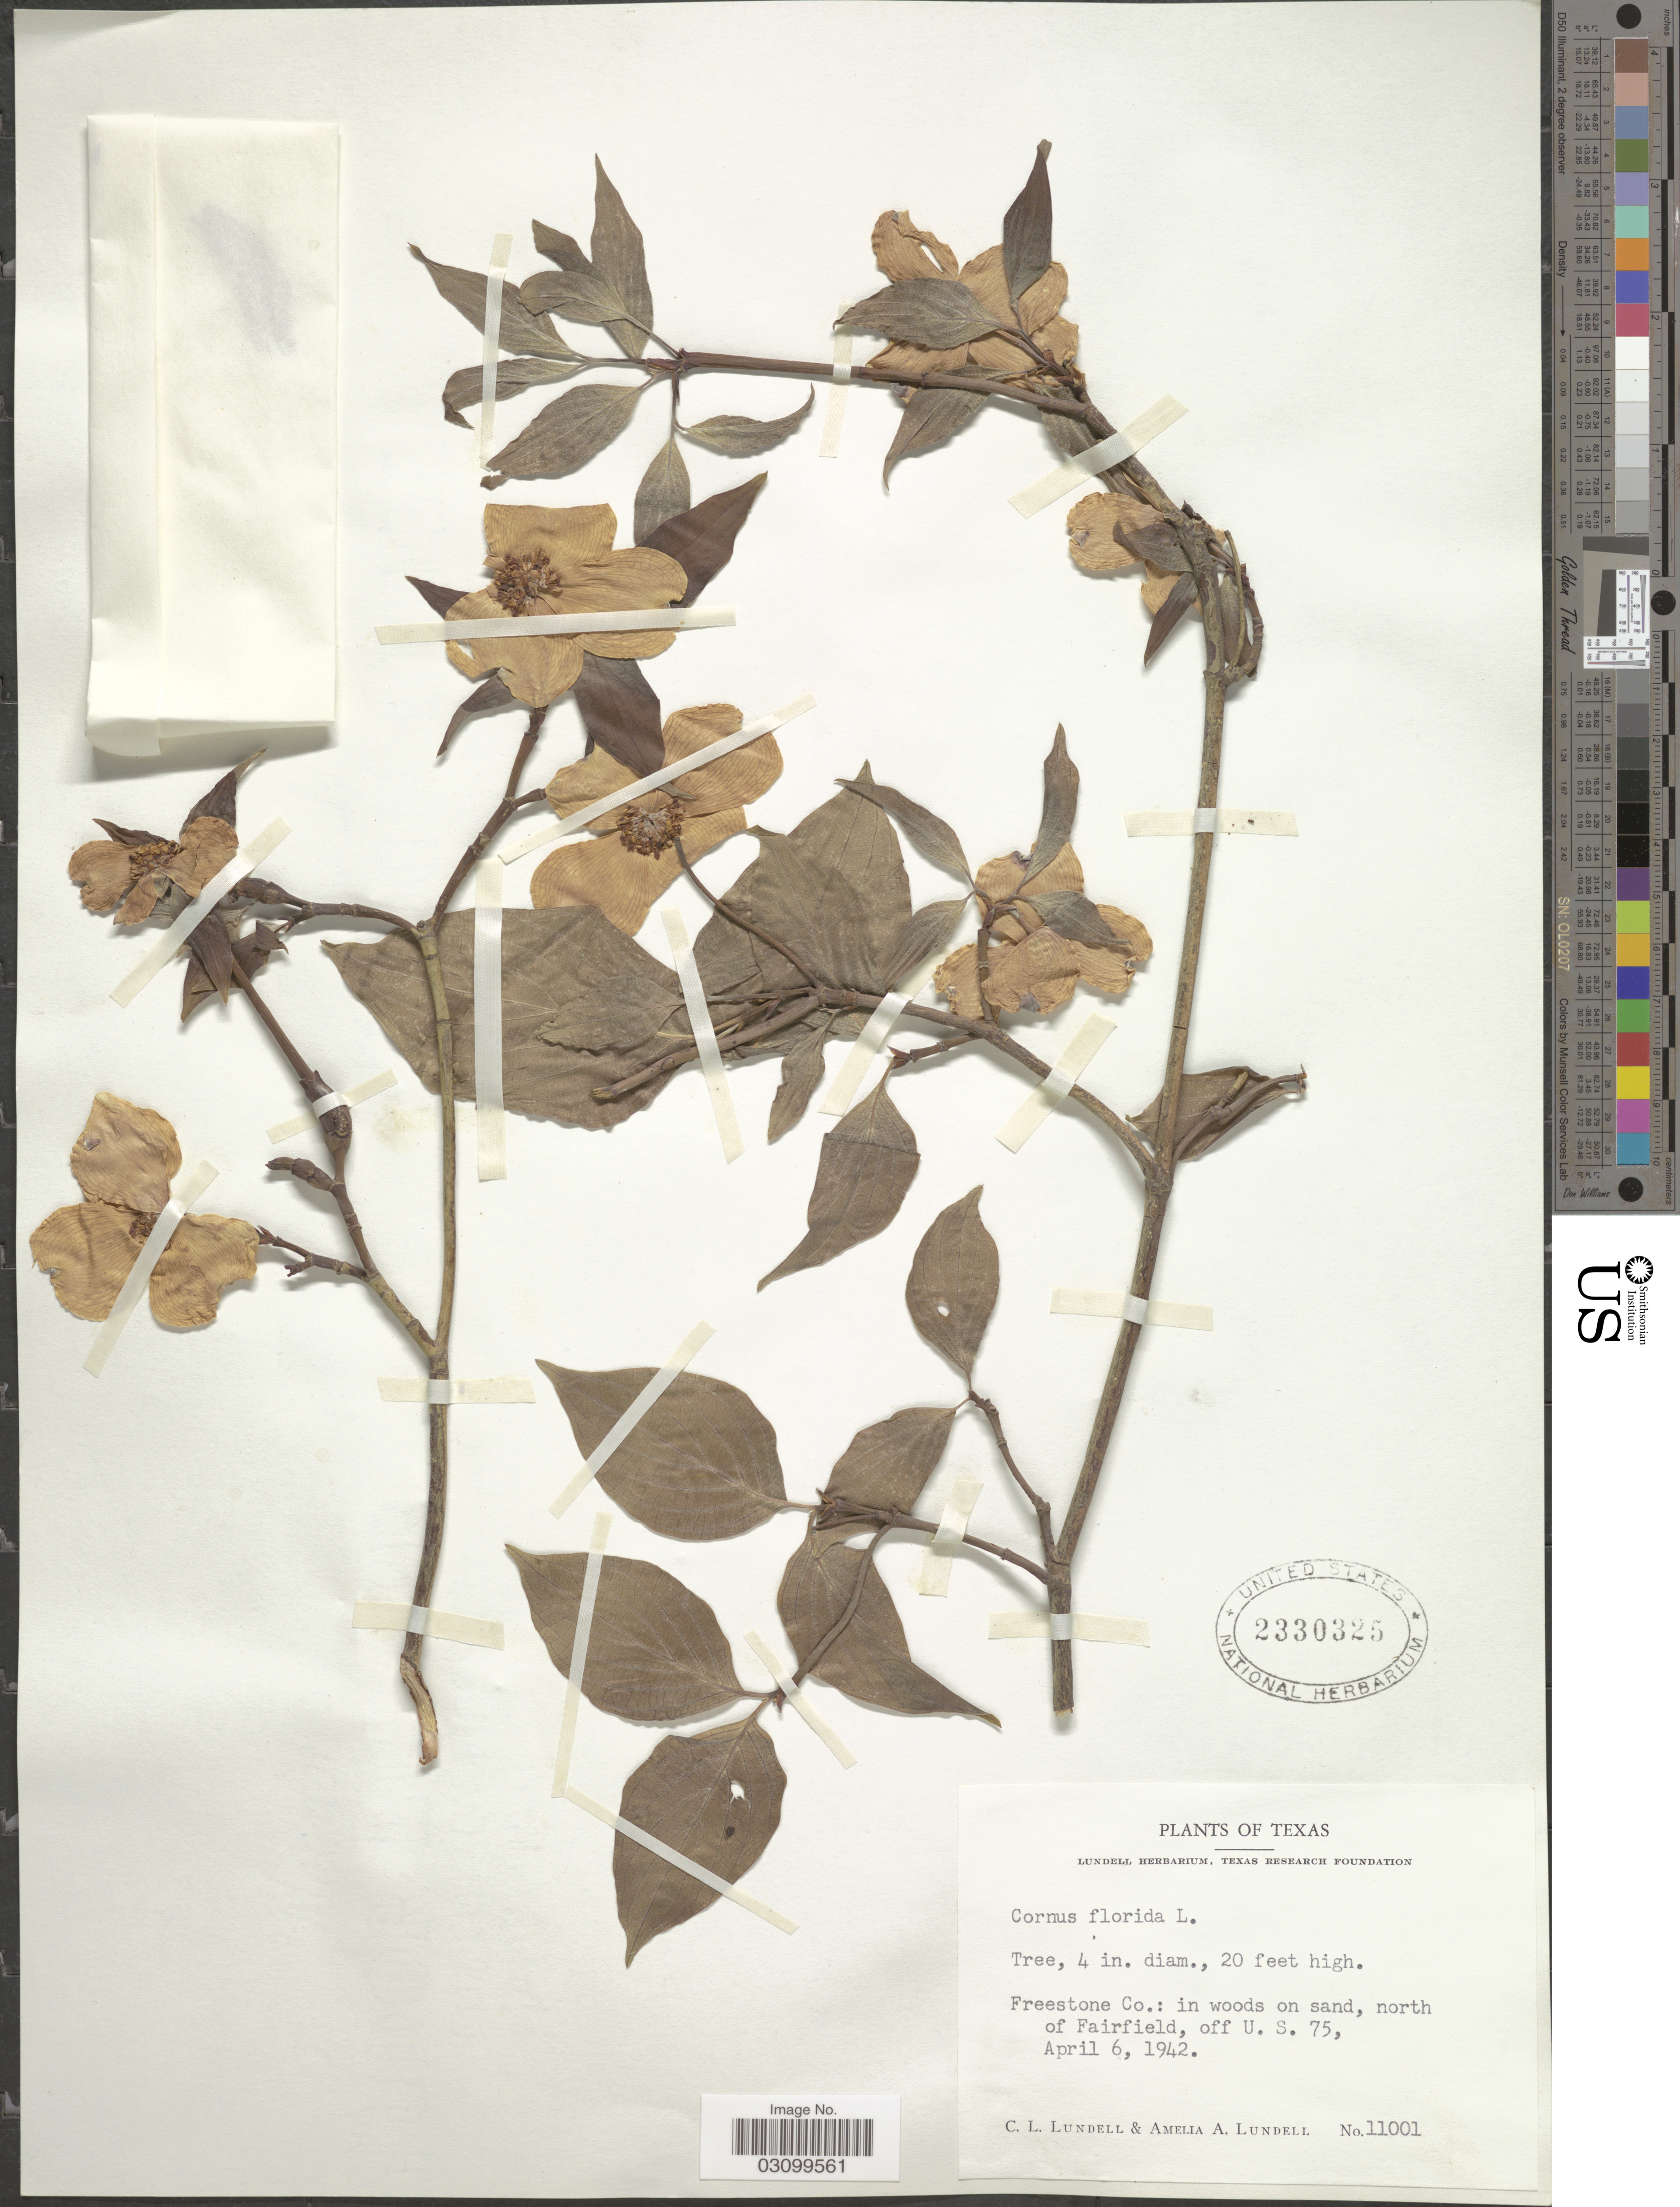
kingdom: Plantae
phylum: Tracheophyta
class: Magnoliopsida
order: Cornales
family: Cornaceae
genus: Cornus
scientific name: Cornus florida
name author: L.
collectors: C. L. Lundell & A. A. Lundell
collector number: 11001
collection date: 1942-04-06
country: United States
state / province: Texas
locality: Freestone Co.: in woods on sand, north of Fairfield, off U.S. 75.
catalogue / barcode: US 2330325